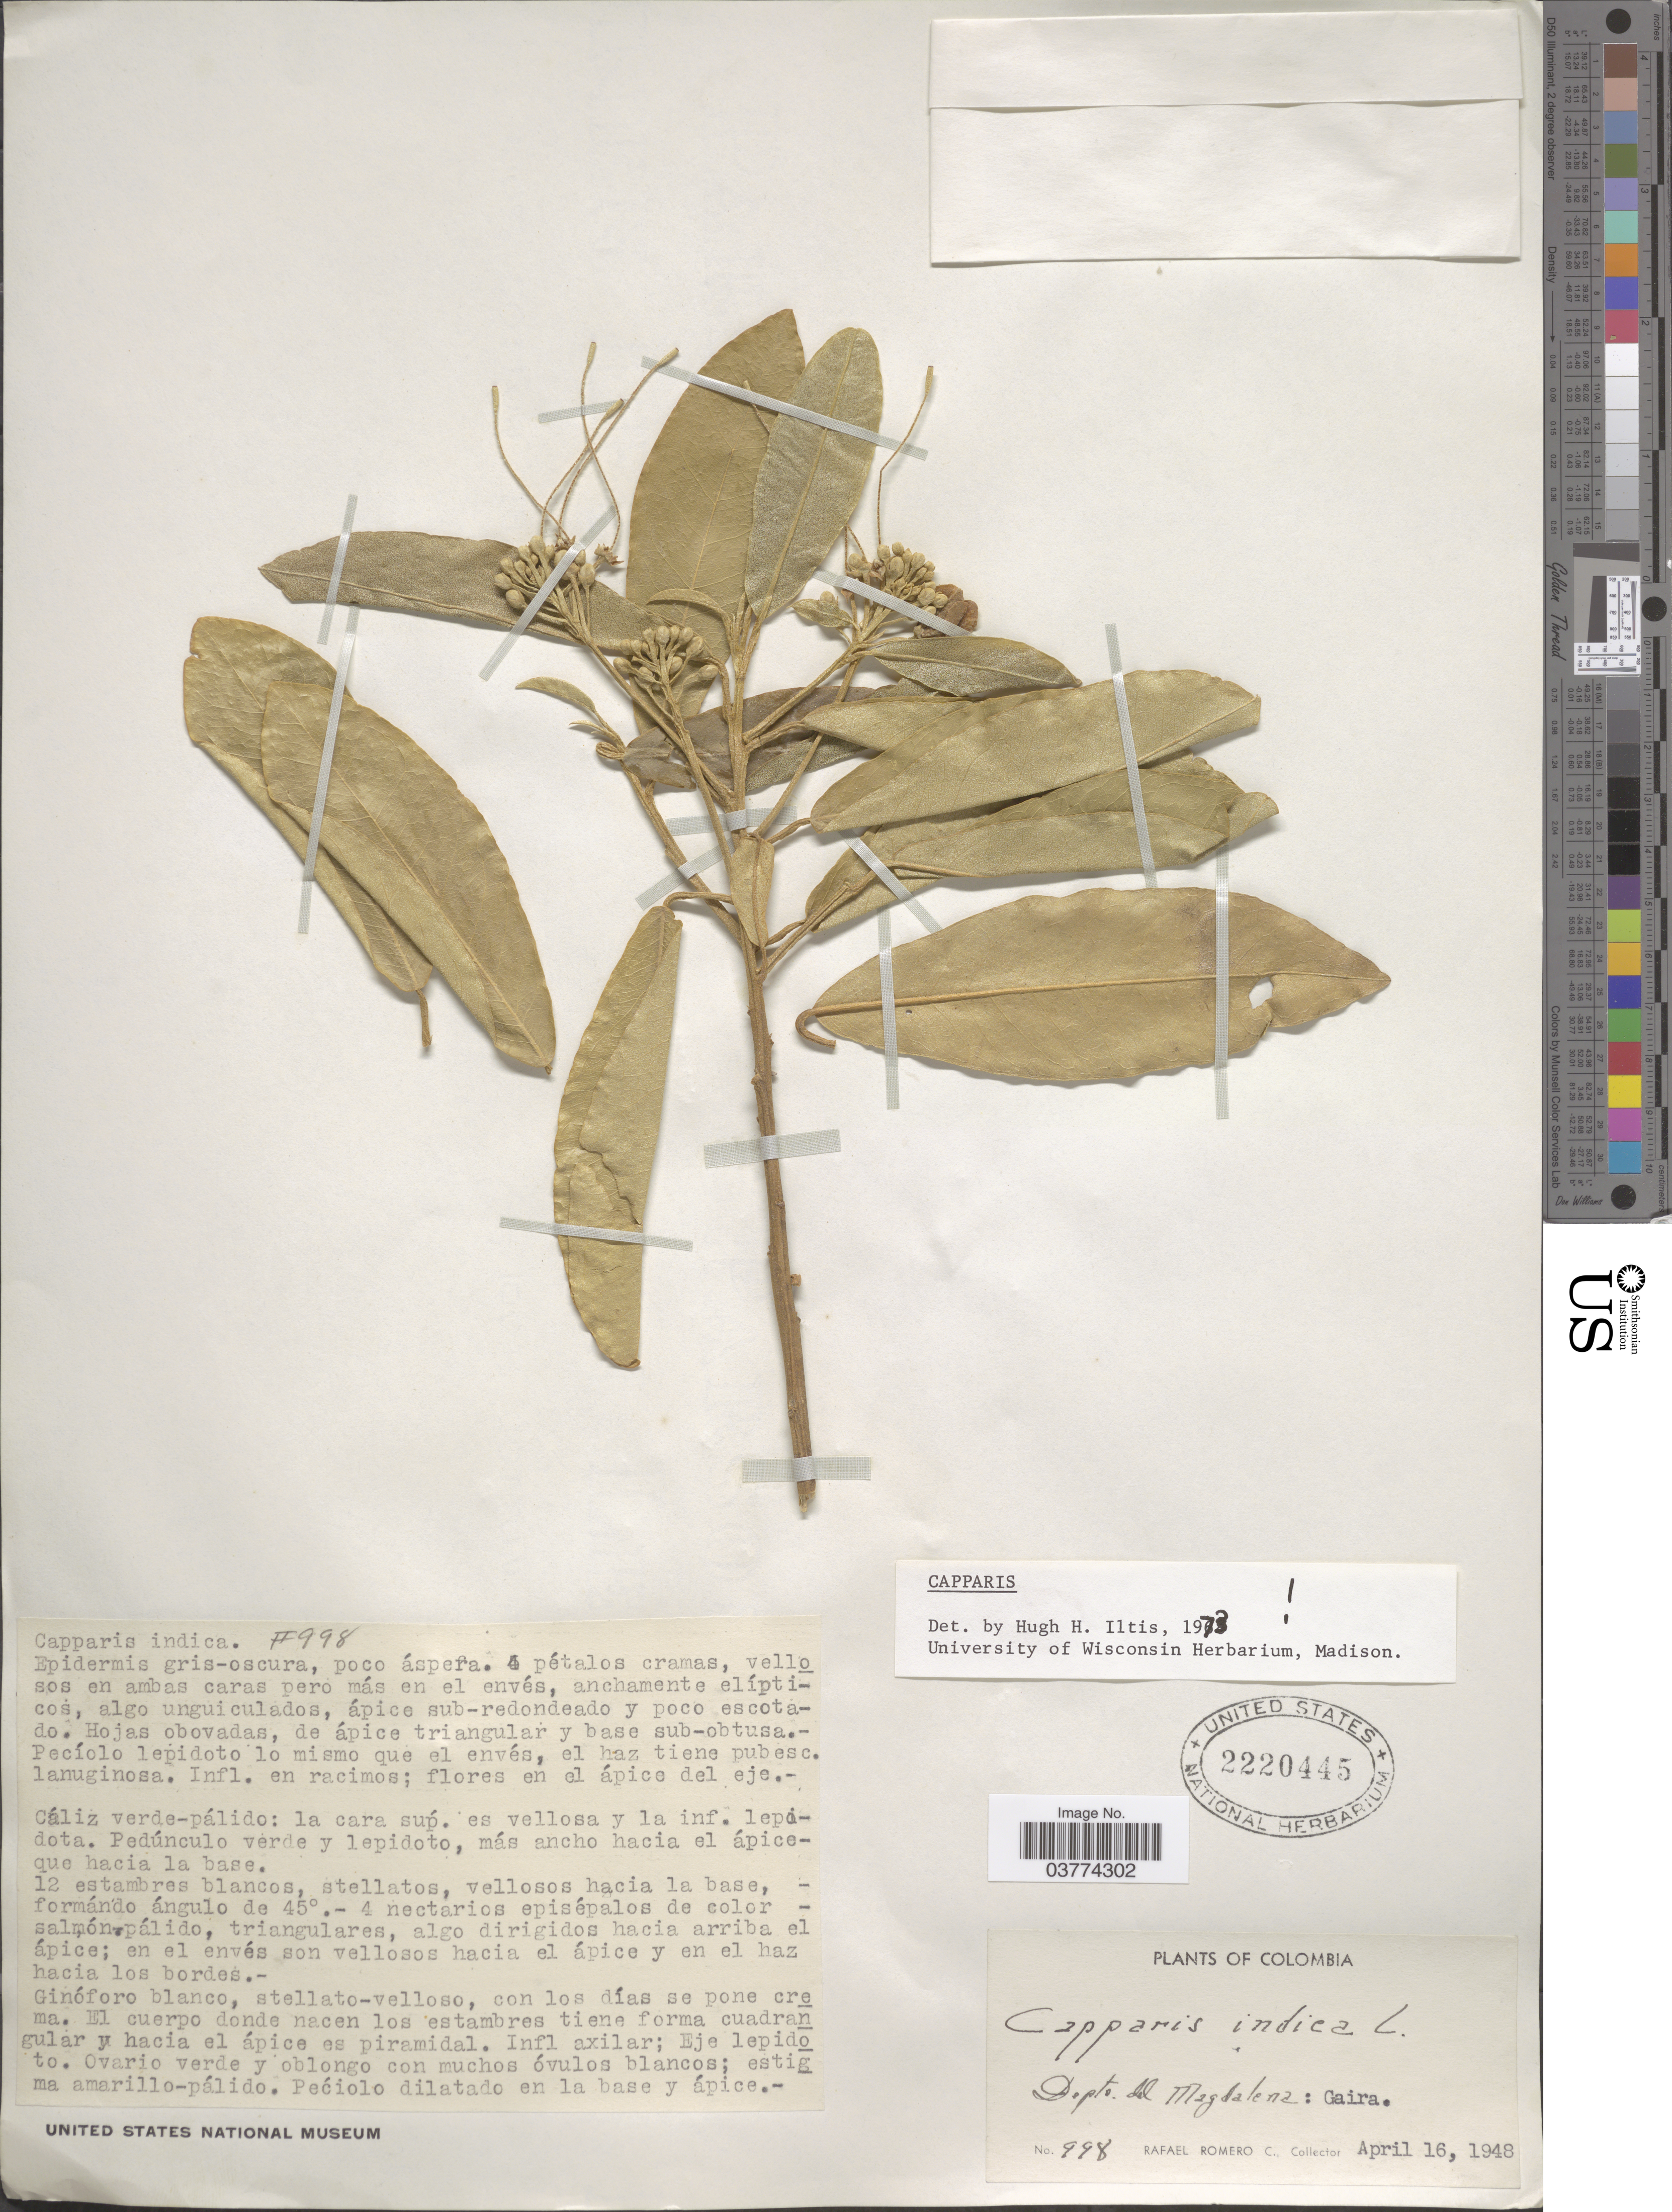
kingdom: Plantae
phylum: Tracheophyta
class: Magnoliopsida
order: Brassicales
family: Capparaceae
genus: Quadrella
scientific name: Quadrella indica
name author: (L.) Iltis & Cornejo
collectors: R. Romero Castañeda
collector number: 998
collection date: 1948-04-16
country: Colombia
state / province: Magdalena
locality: Depto. del Magdalena: Gaira.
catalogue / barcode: US 2220445